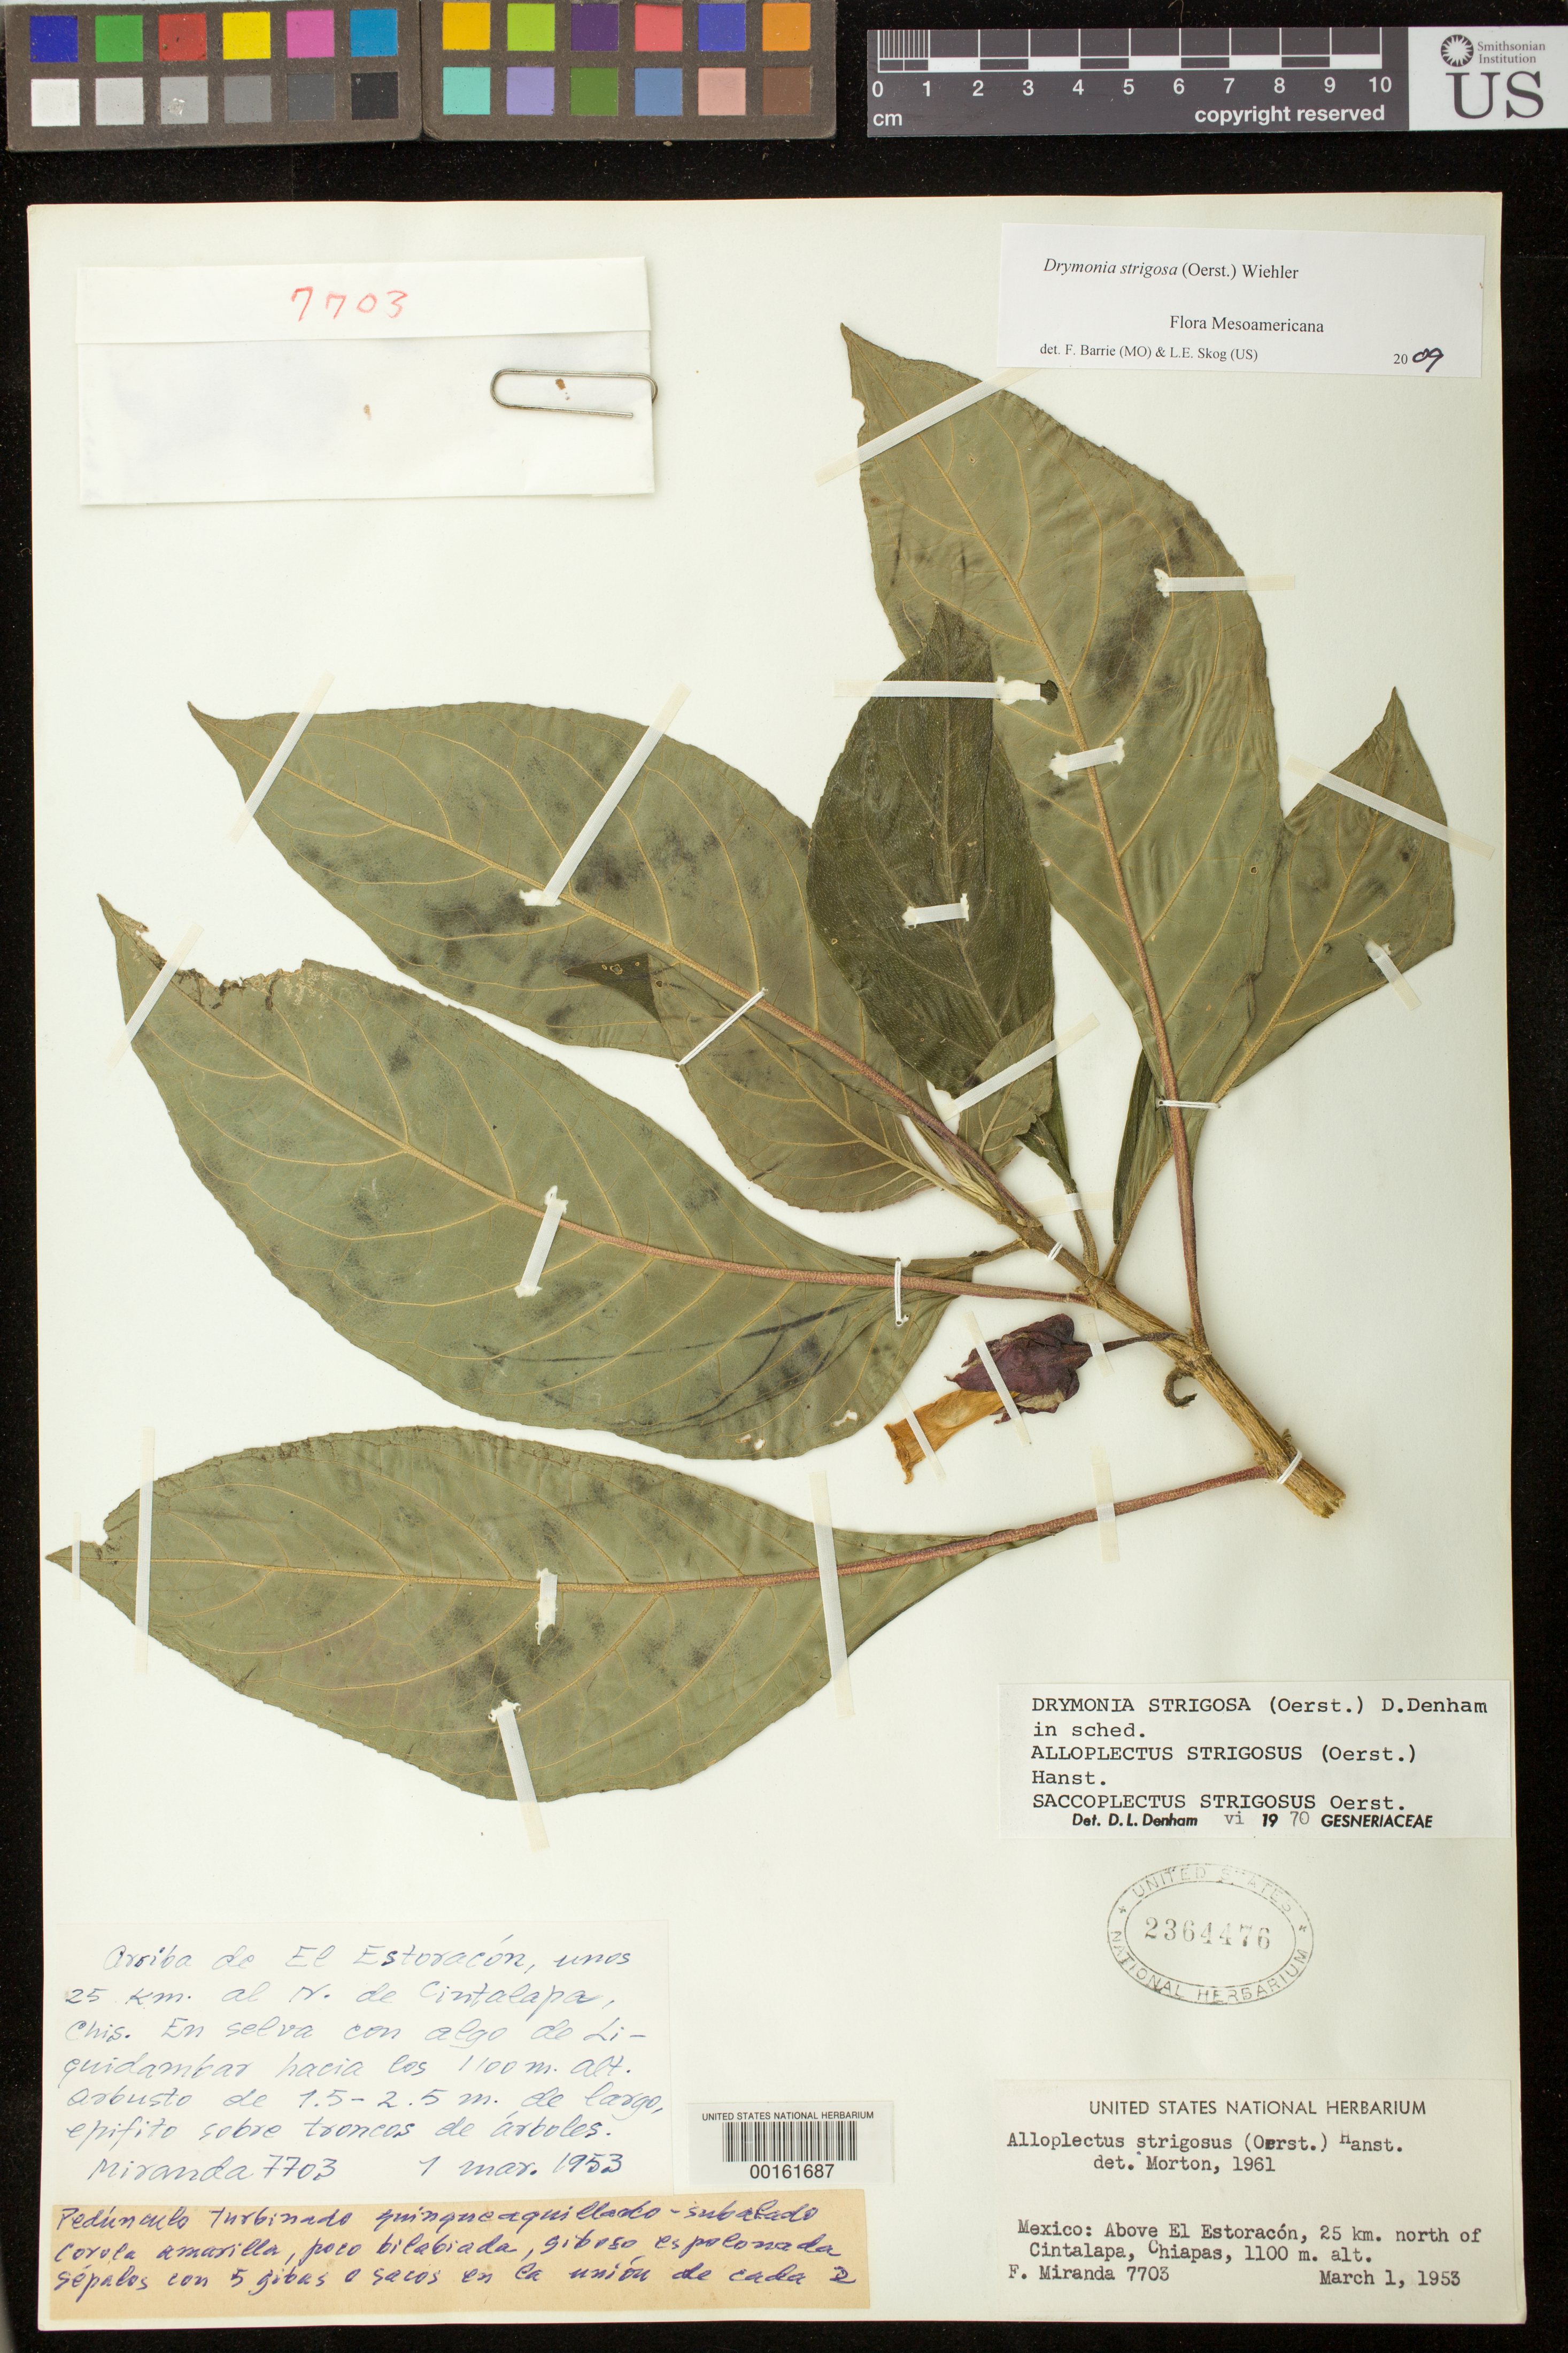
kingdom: Plantae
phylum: Tracheophyta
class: Magnoliopsida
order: Lamiales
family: Gesneriaceae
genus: Drymonia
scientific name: Drymonia strigosa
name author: (Oerst.) Wiehler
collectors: F. Miranda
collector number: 7703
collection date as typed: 01 Mar 1953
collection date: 1953-03-01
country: Mexico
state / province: Chiapas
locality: Above El Estoracon, 25 km N of Cintalapa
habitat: In forest with Liquidambar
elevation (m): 1100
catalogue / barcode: US 2364476